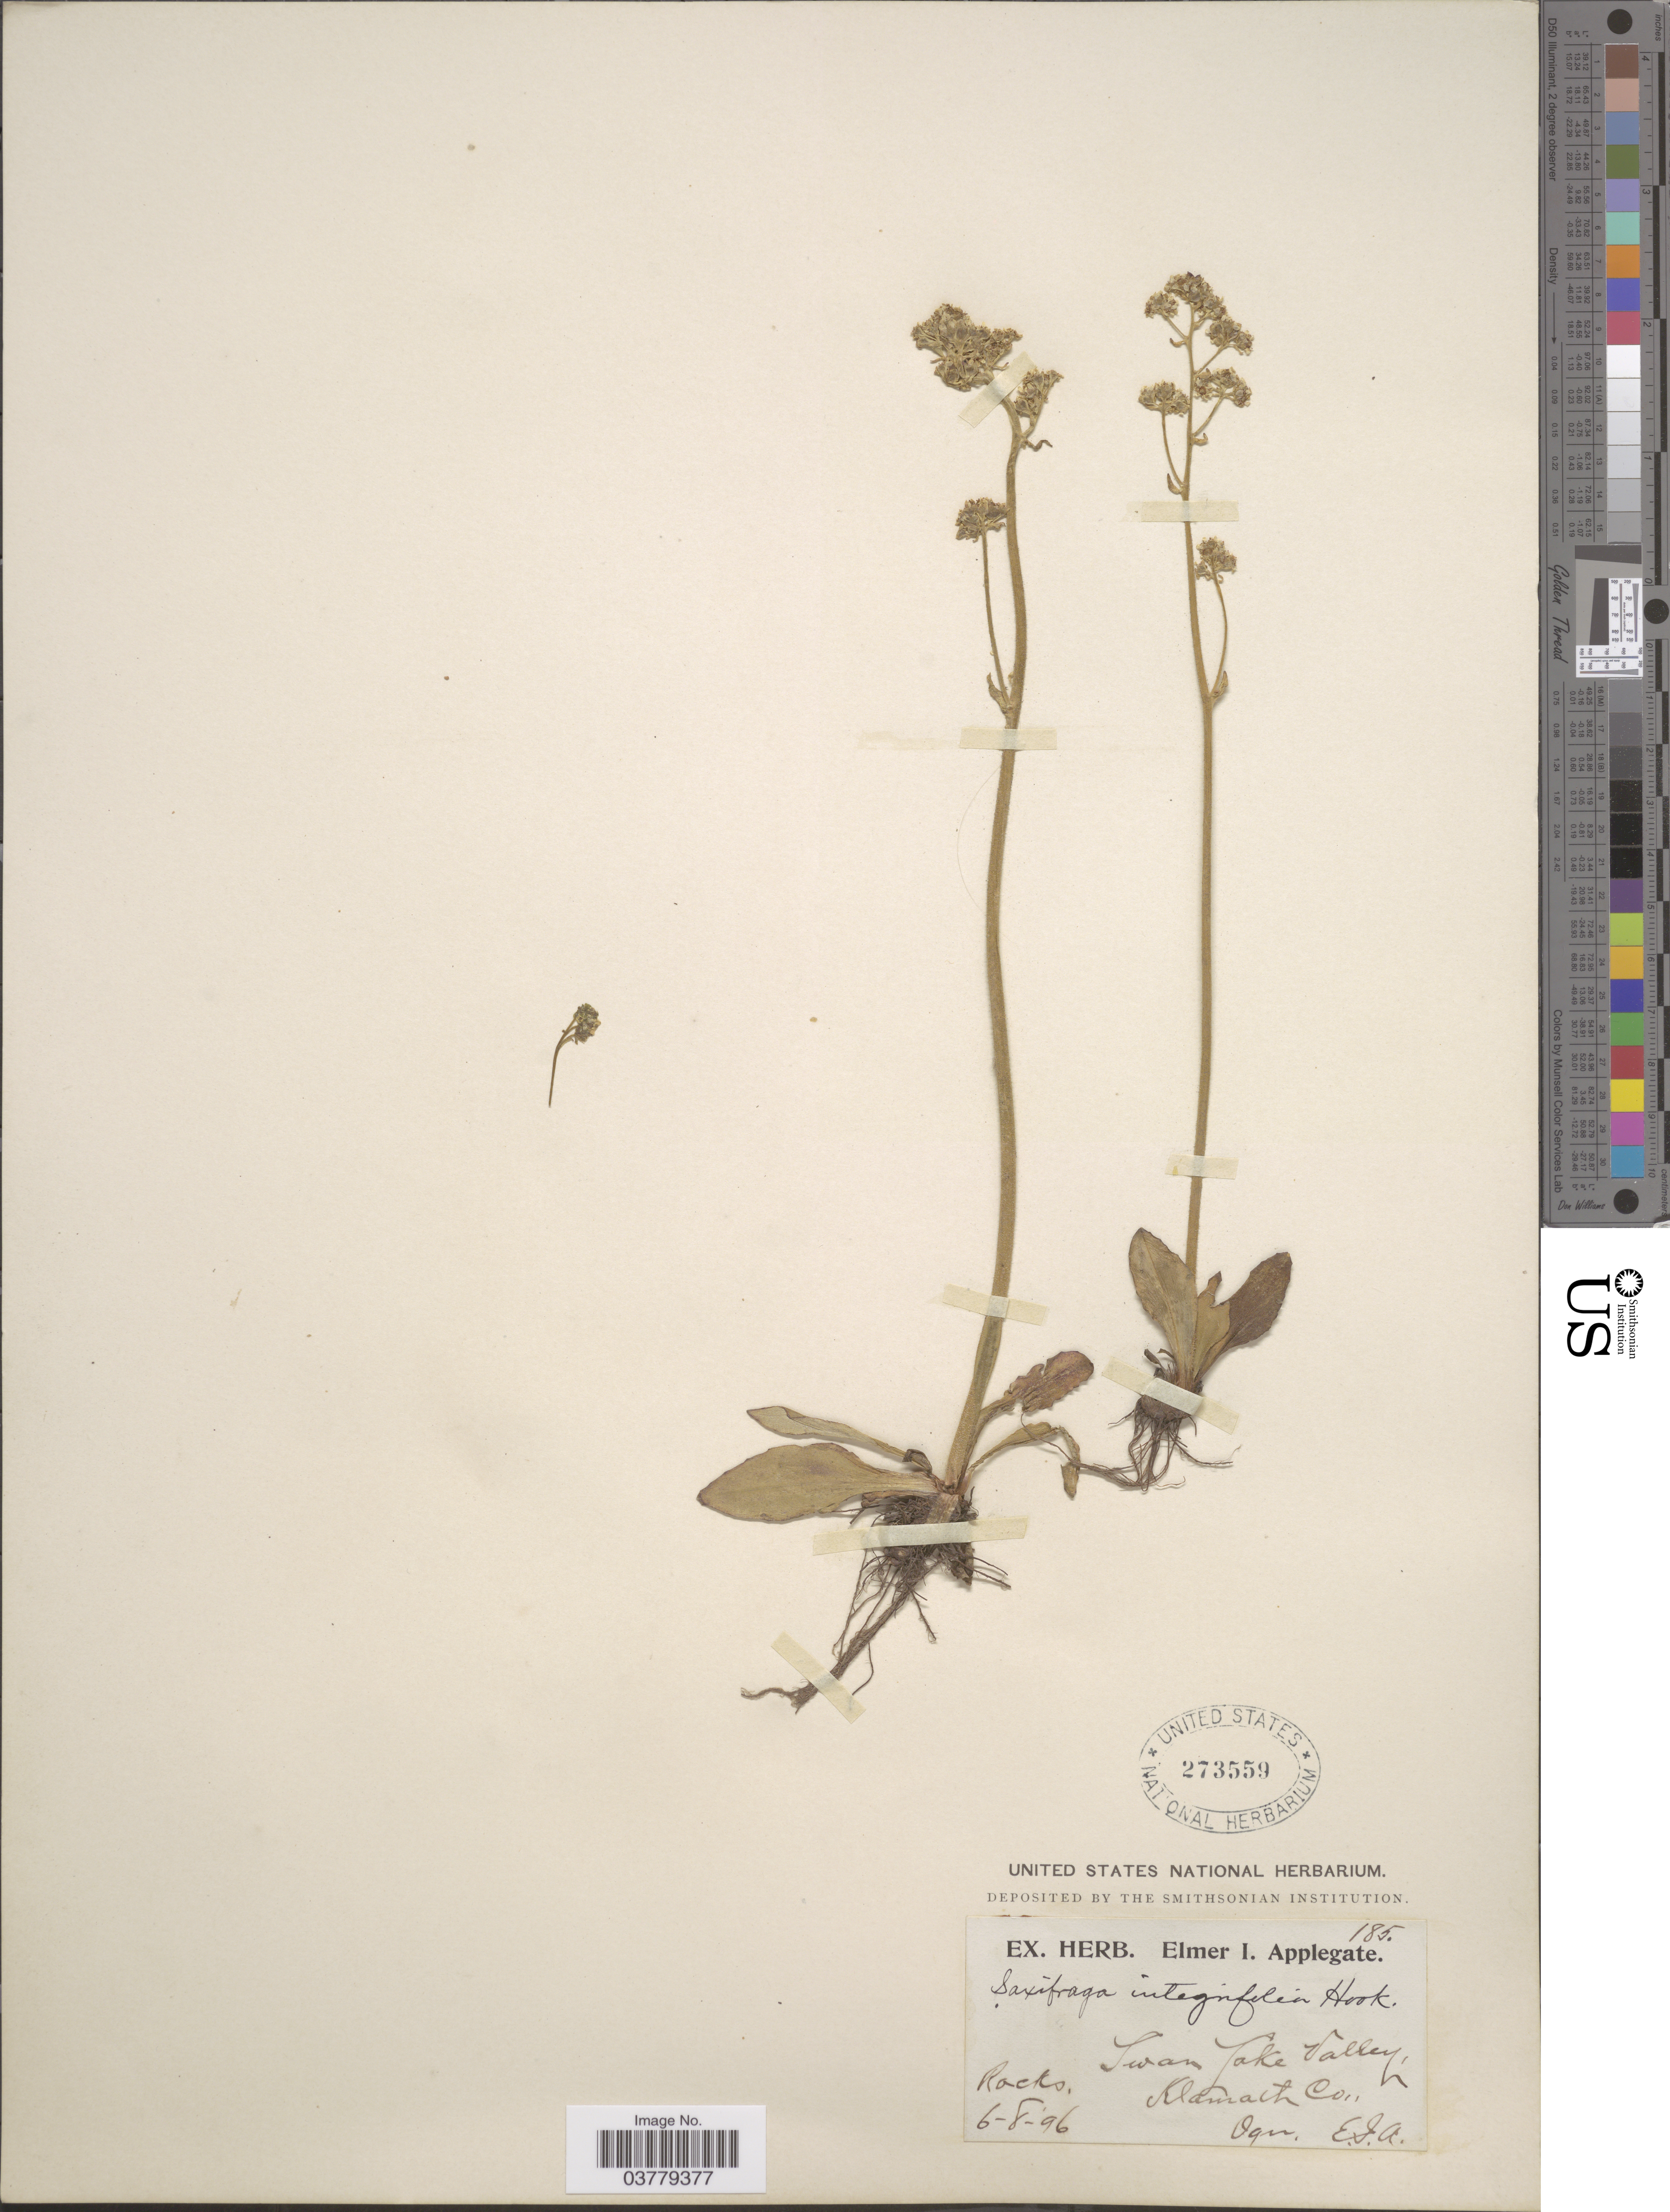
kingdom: Plantae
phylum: Tracheophyta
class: Magnoliopsida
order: Saxifragales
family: Saxifragaceae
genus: Micranthes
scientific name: Micranthes integrifolia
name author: (Hook.) Small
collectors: E. I. Applegate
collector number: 185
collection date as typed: Transcribed d/m/y: 8/6/96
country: United States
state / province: Oregon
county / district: Klamath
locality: Swan Lake Valley, Klamath Co.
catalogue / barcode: US 273559